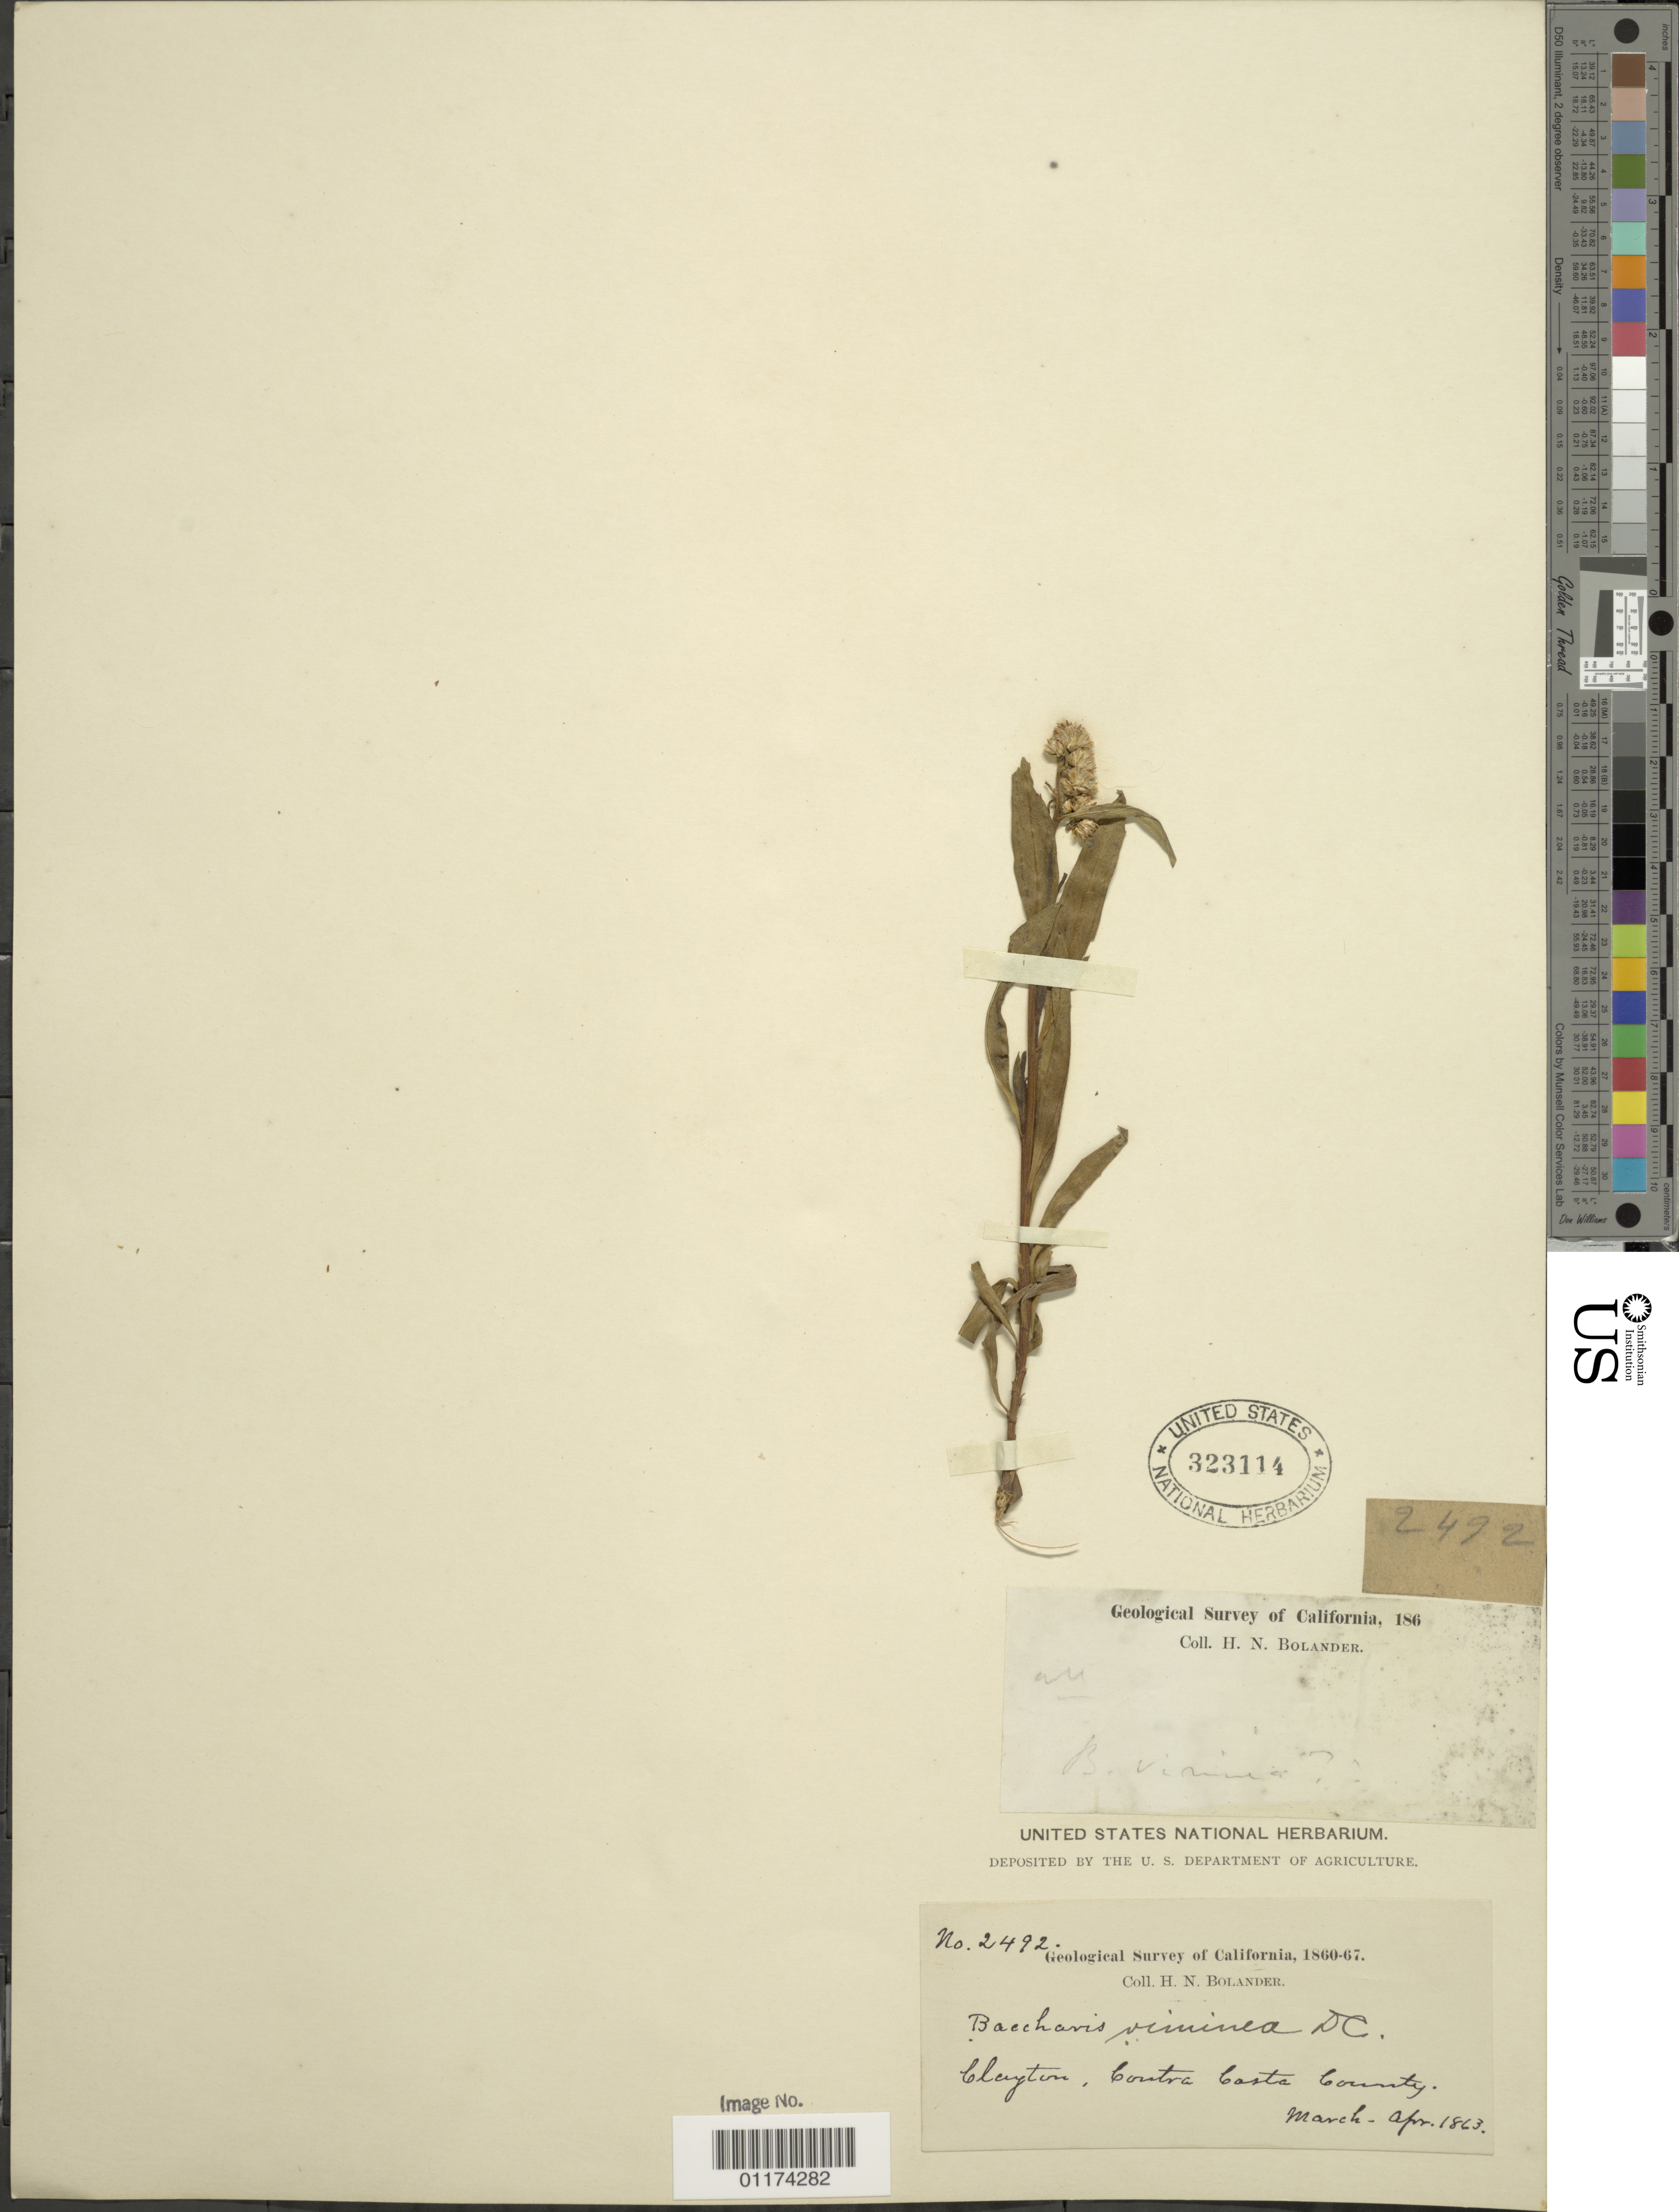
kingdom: Plantae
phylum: Tracheophyta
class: Magnoliopsida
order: Asterales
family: Asteraceae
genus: Baccharis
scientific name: Baccharis viminea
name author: DC.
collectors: H. Bolander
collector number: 2492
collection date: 1863-03/1863-04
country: United States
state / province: California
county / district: Contra Costa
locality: Clayton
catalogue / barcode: US 323114